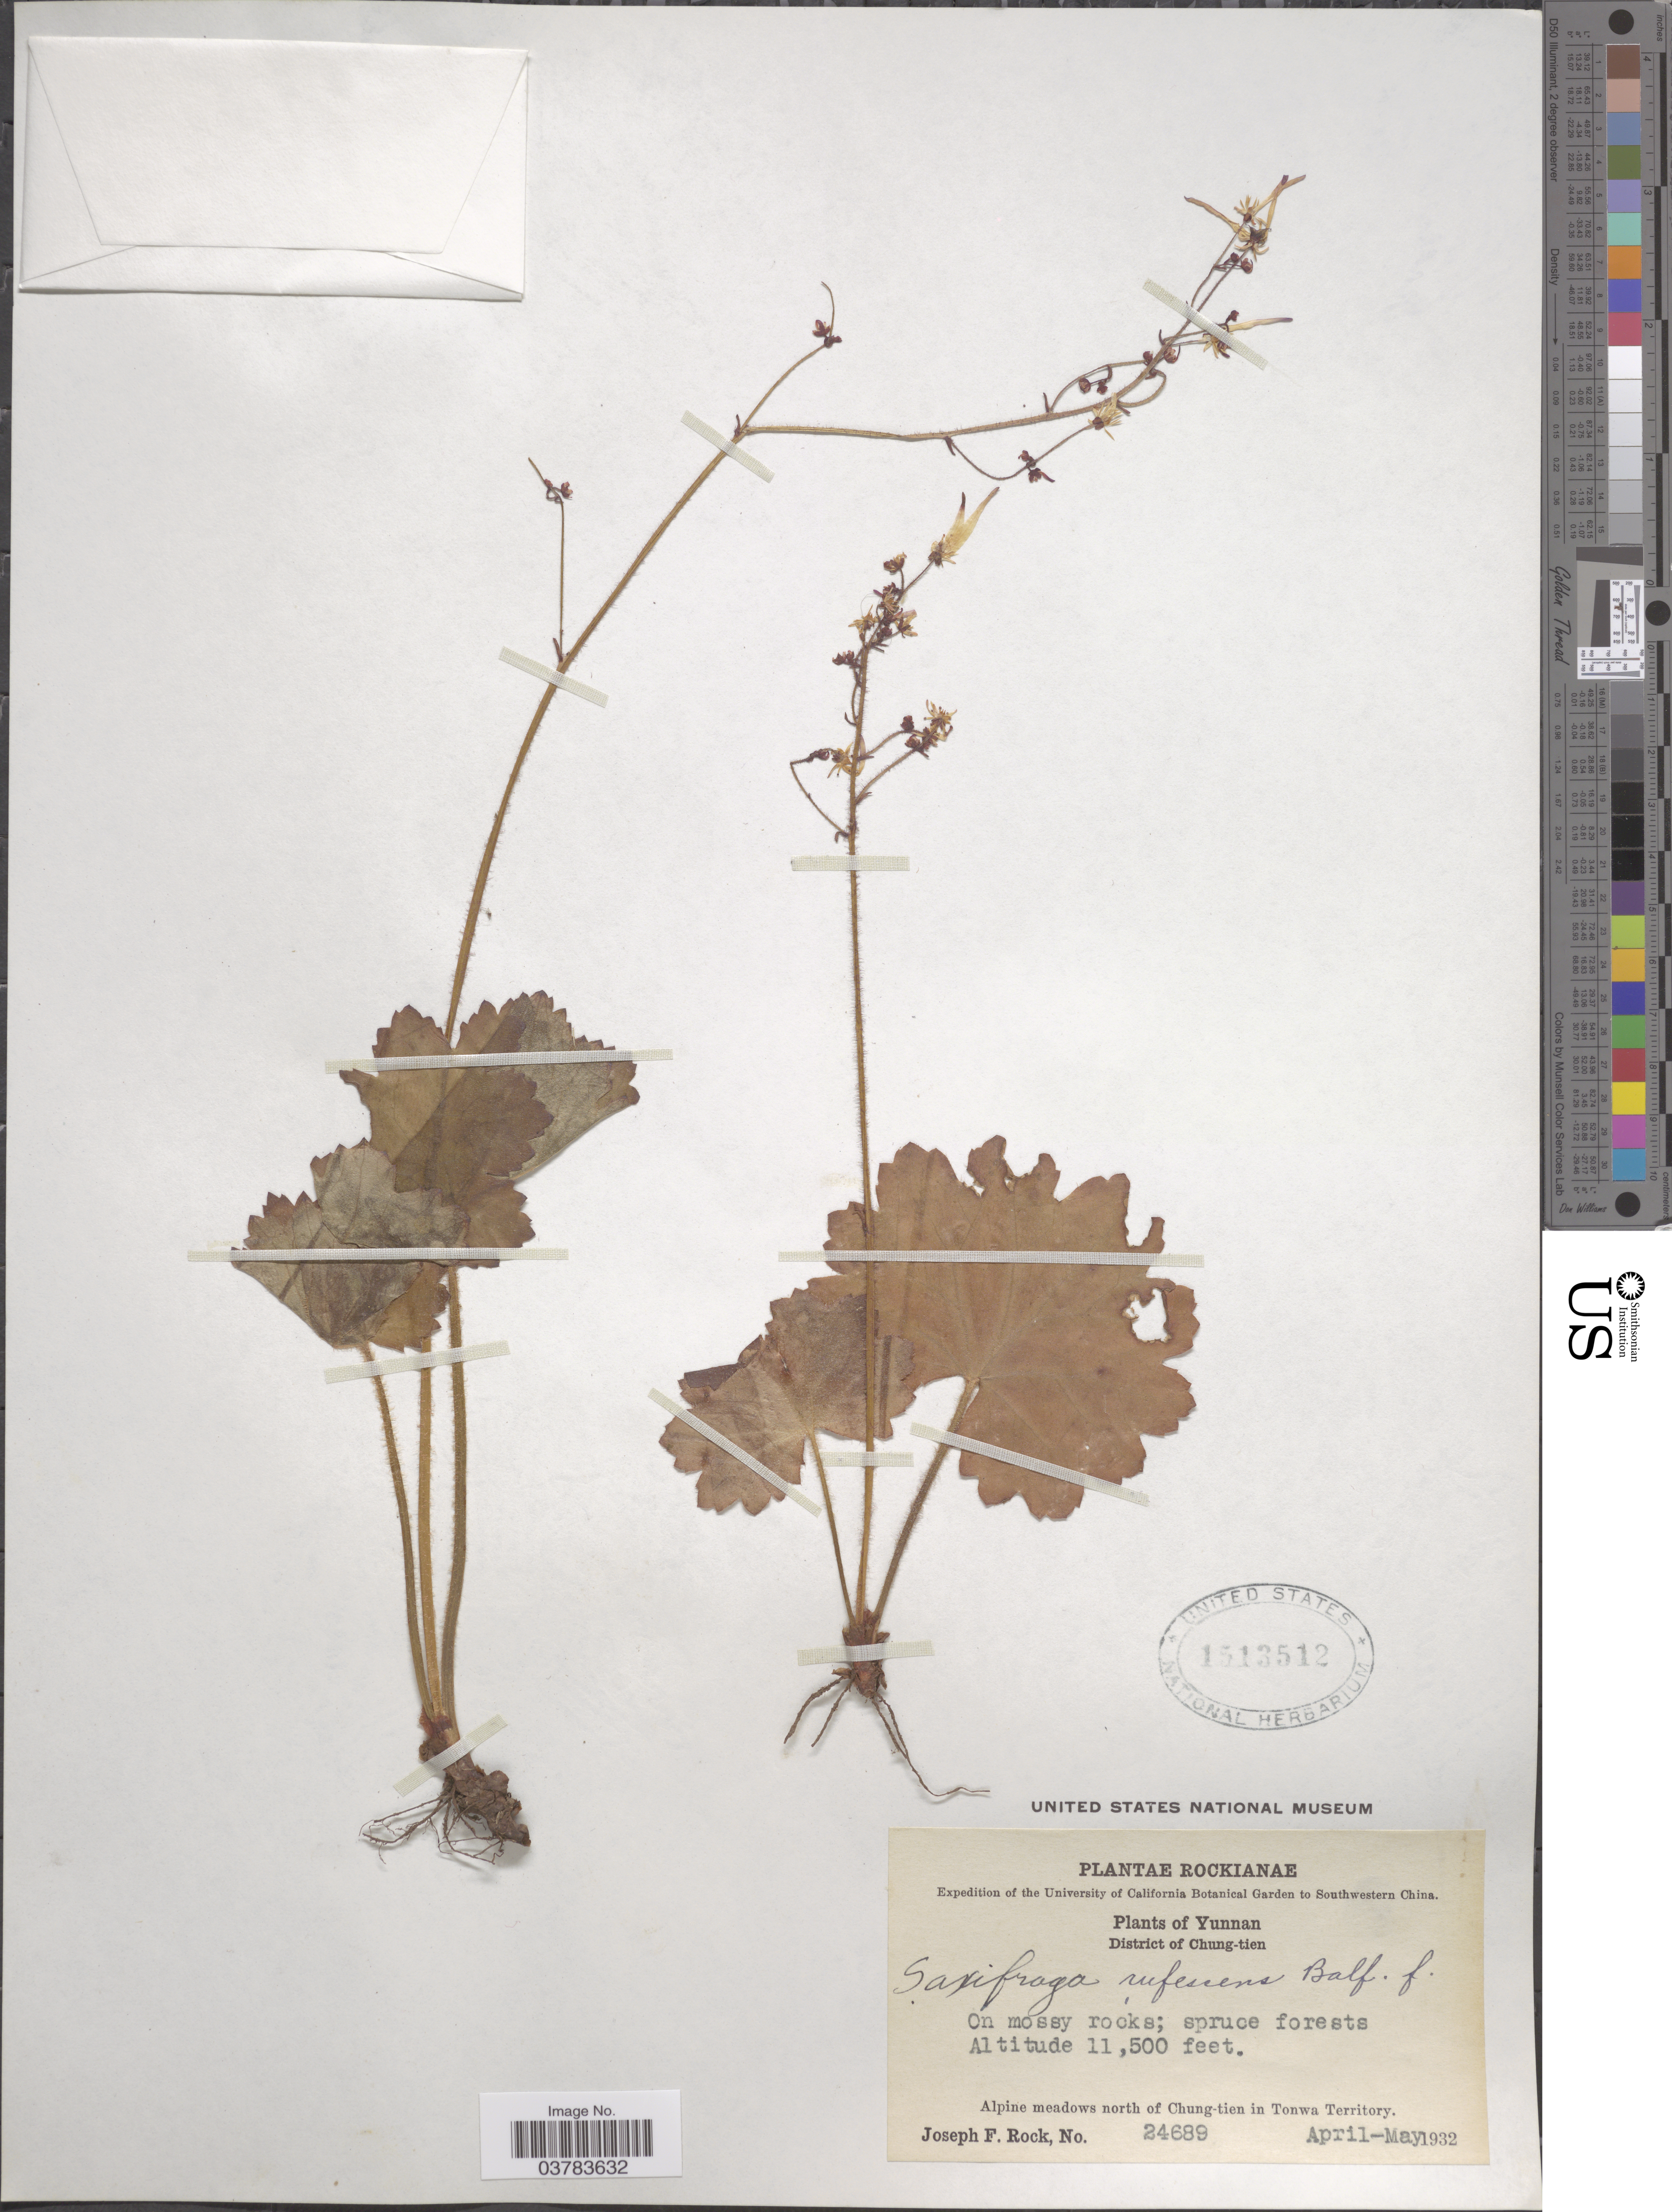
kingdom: Plantae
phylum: Tracheophyta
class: Magnoliopsida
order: Saxifragales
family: Saxifragaceae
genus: Saxifraga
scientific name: Saxifraga rufescens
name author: Balf.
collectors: J. F. Rock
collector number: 24689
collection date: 1932-04/1932-05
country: China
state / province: Yunnan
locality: Rockianae. Expedition of the University of California Botanical Garden to Southwestern China. District of Chung-tien. On mossy rocks. Alpine meadows north of Chung-tien in Tonwa Territory.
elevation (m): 3505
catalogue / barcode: US 1513512